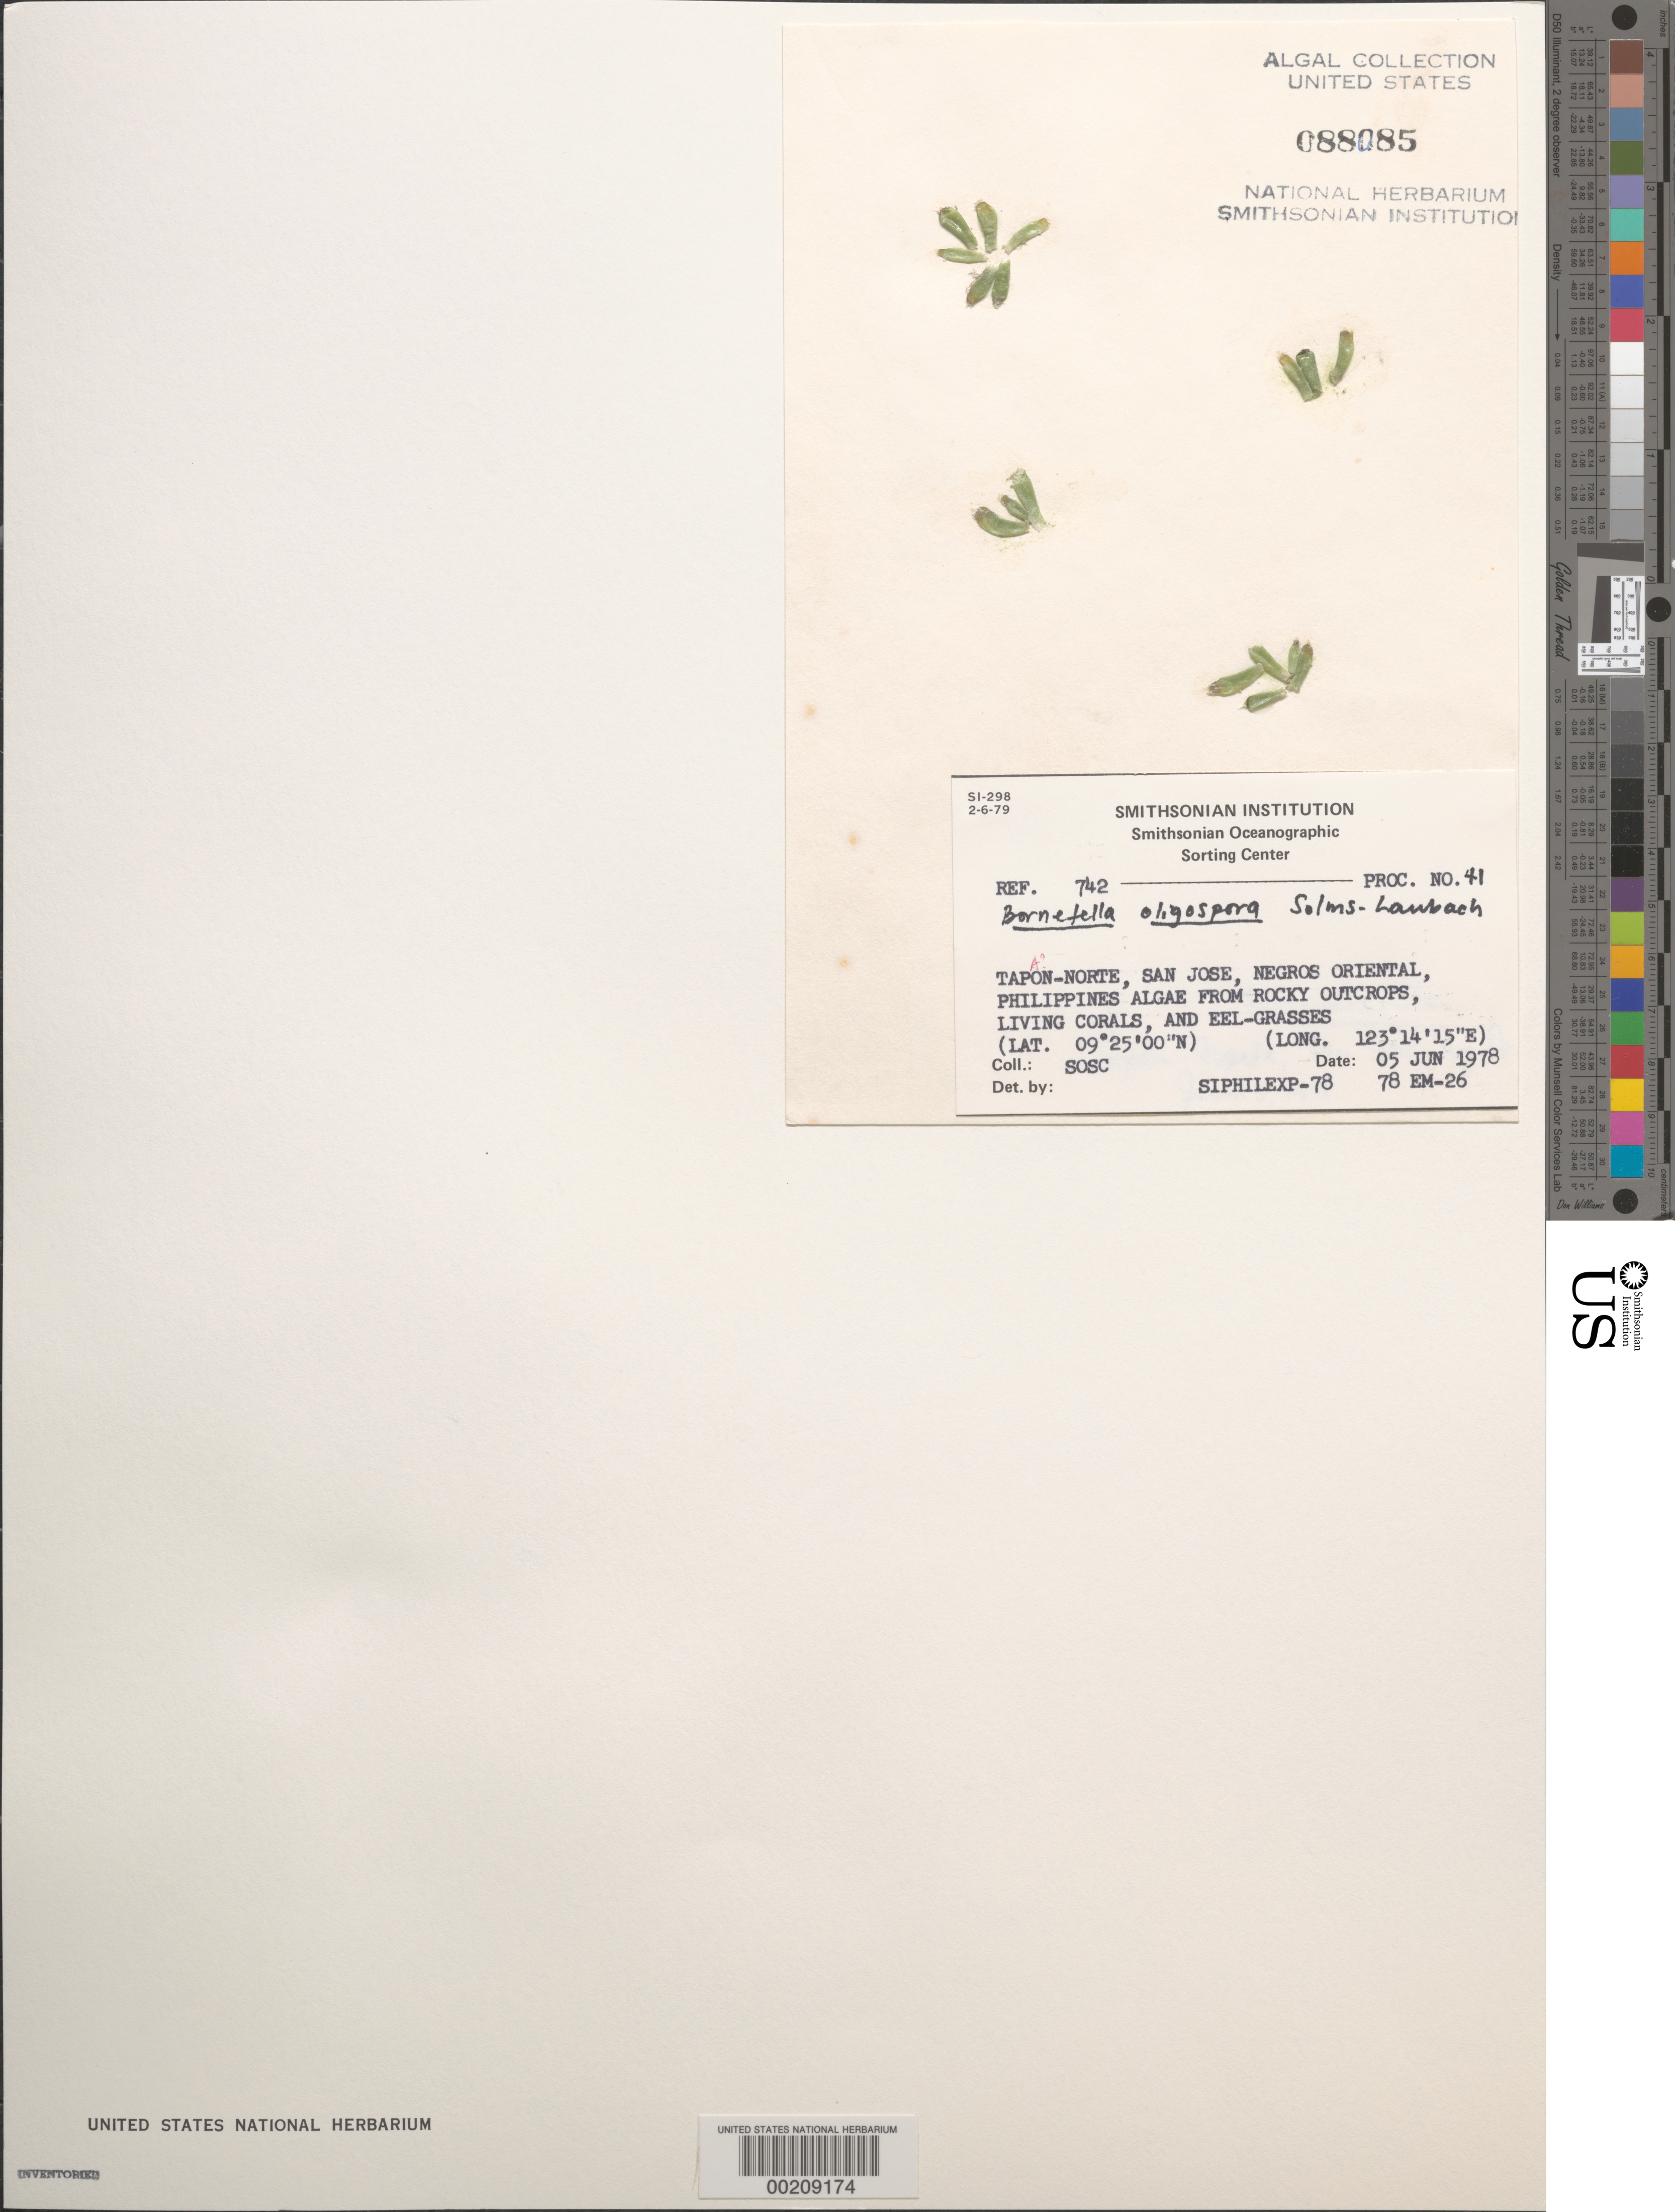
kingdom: Plantae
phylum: Chlorophyta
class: Ulvophyceae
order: Dasycladales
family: Dasycladaceae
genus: Bornetella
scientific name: Bornetella oligospora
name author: Solms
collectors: SOSC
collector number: Station 78 Em-26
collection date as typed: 05 Jun 1978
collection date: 1978-06-05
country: Philippines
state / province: Central Visayas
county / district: Negros Oriental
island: Negros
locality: Tapan-Norte, San Jose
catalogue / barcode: US 88085